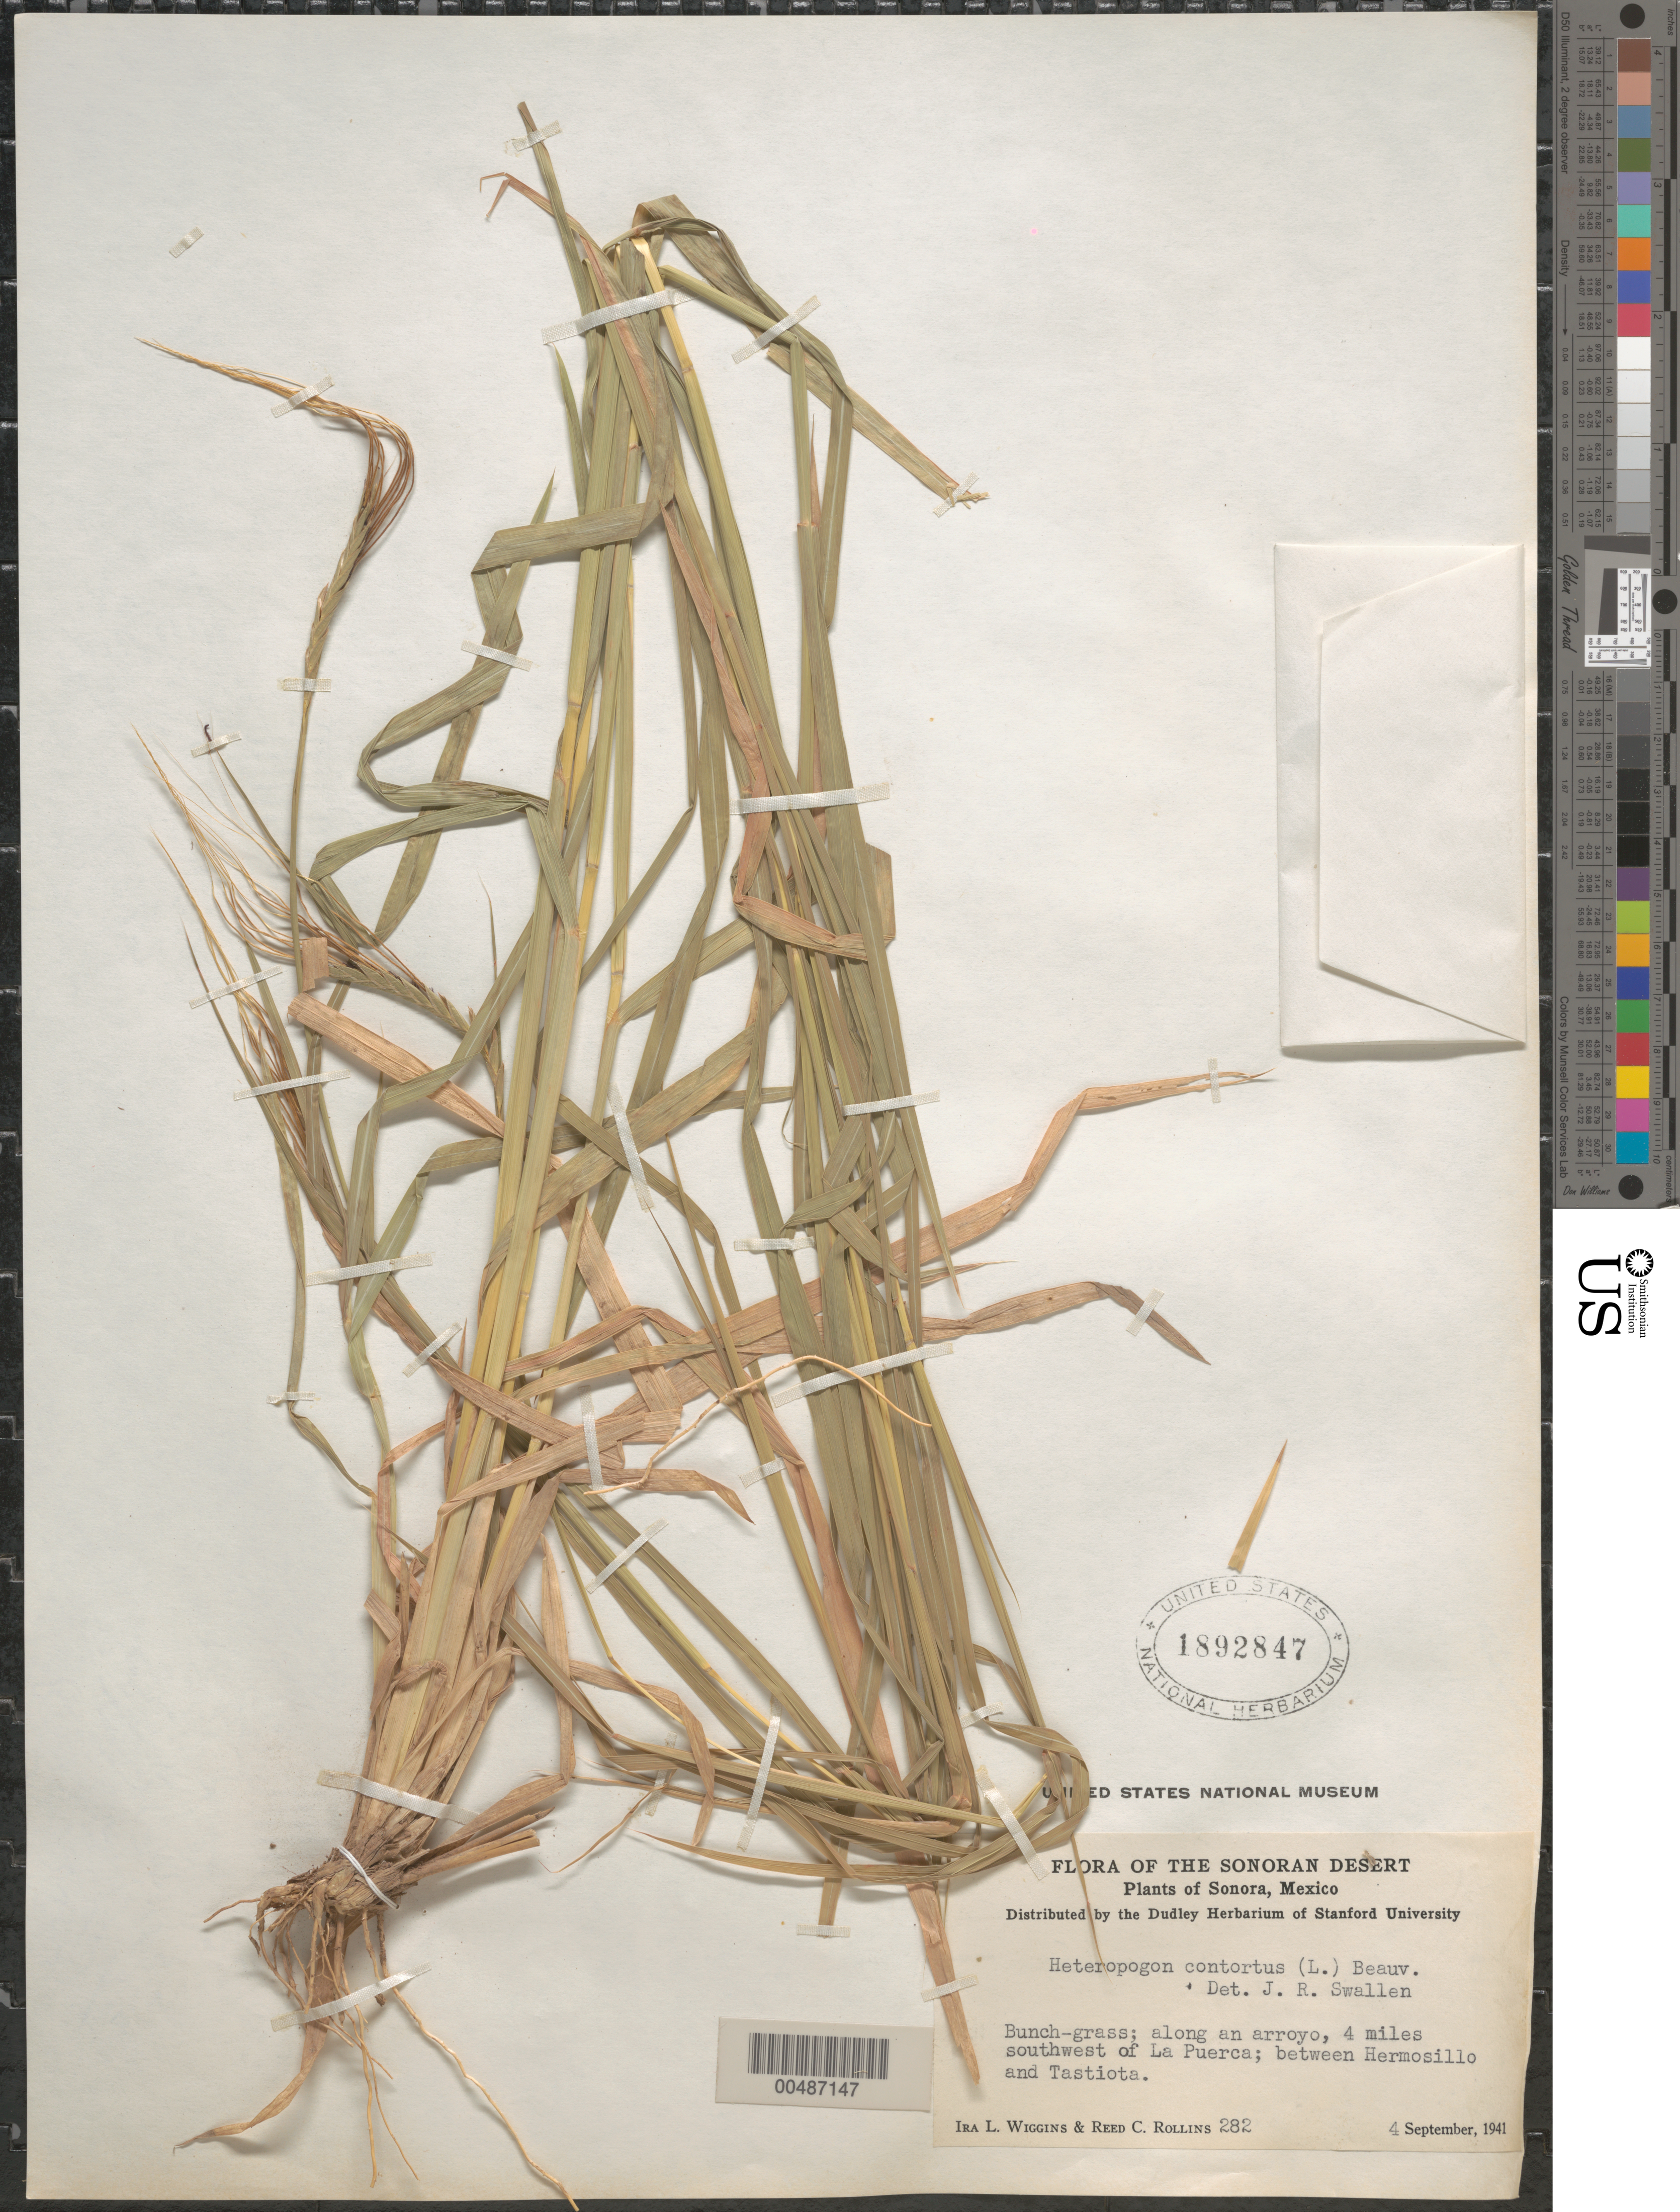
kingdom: Plantae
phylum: Tracheophyta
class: Liliopsida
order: Poales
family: Poaceae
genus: Heteropogon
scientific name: Heteropogon contortus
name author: (L.) P. Beauv. ex Roem. & Schult.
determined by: Swallen, Jason R.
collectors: I. L. Wiggins & R. C. Rollins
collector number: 282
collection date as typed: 4 Sep 1941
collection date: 1941-09-04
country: Mexico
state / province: Sonora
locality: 4 mi SW of La Puerca, between Hermosillo & Tastiota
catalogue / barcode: US 1892847